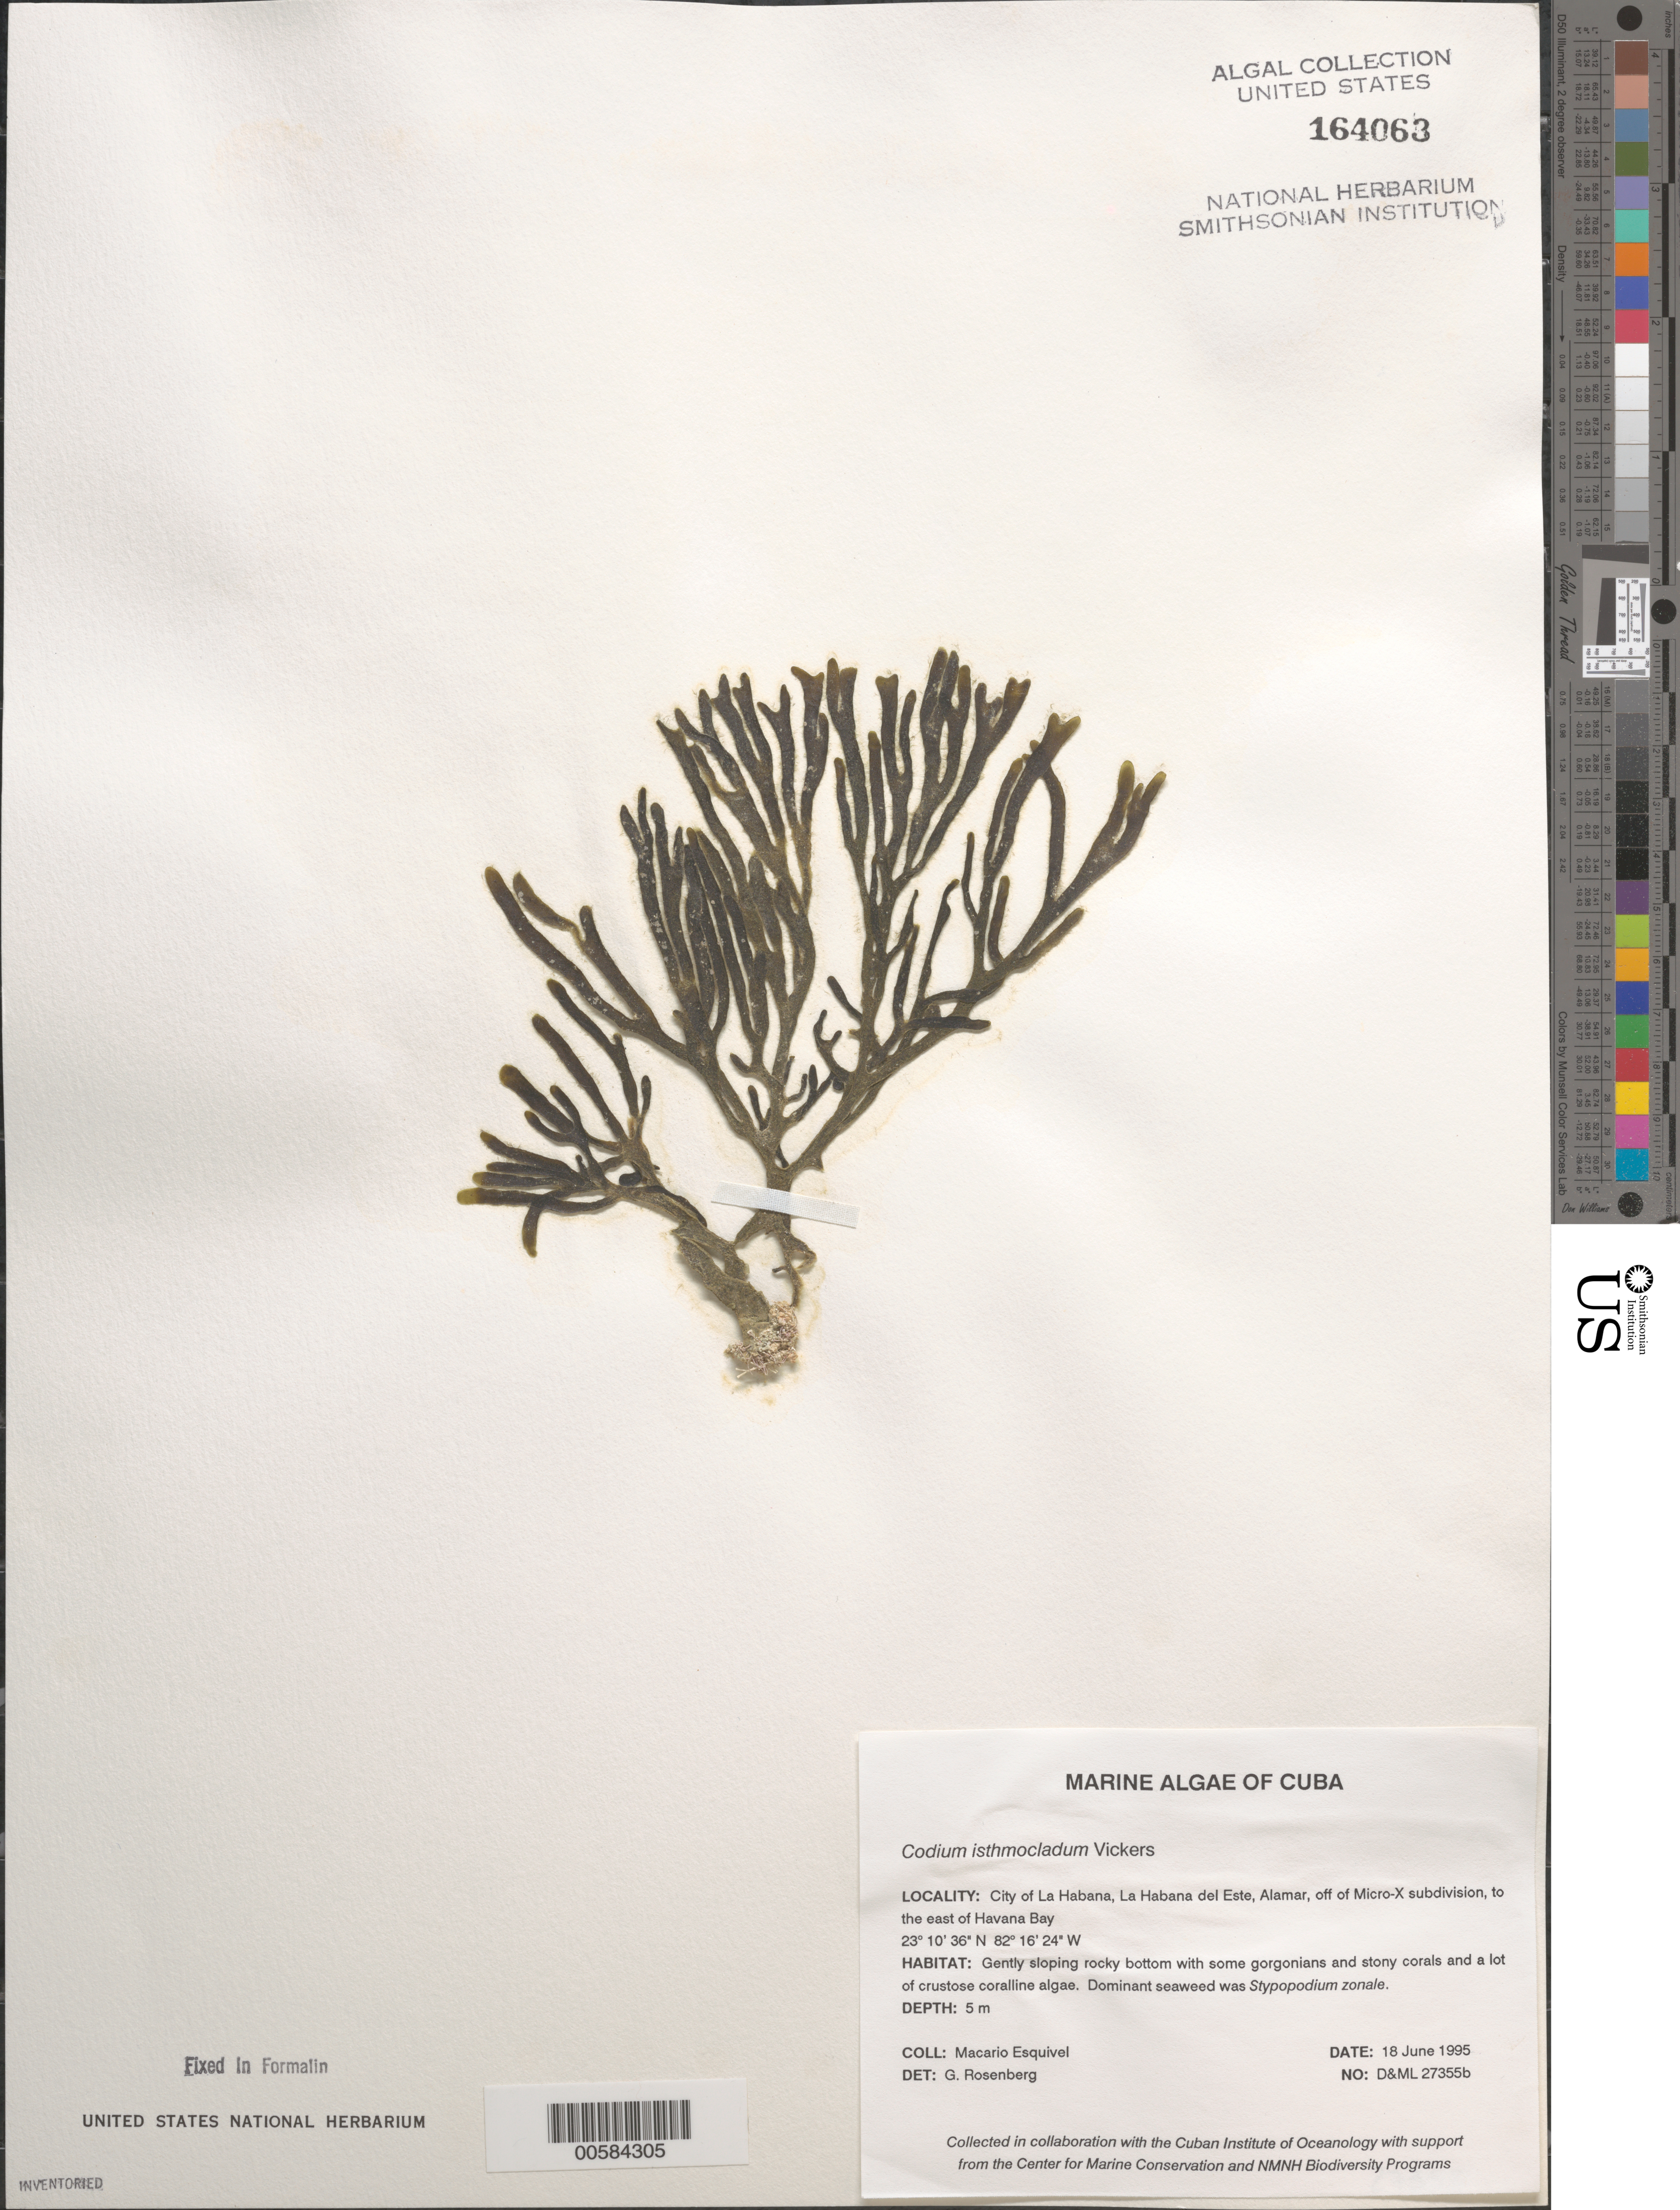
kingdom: Plantae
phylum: Chlorophyta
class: Ulvophyceae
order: Bryopsidales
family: Codiaceae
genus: Codium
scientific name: Codium isthmocladum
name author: Vickers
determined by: Rosenberg, G.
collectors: M. Esquivel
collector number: D&ML 27355b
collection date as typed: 18 Jun 1995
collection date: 1995-06-18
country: Cuba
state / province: La Habana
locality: La Habana, La Habana del Este, Alamar, east of Havana Bay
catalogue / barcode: US 164063